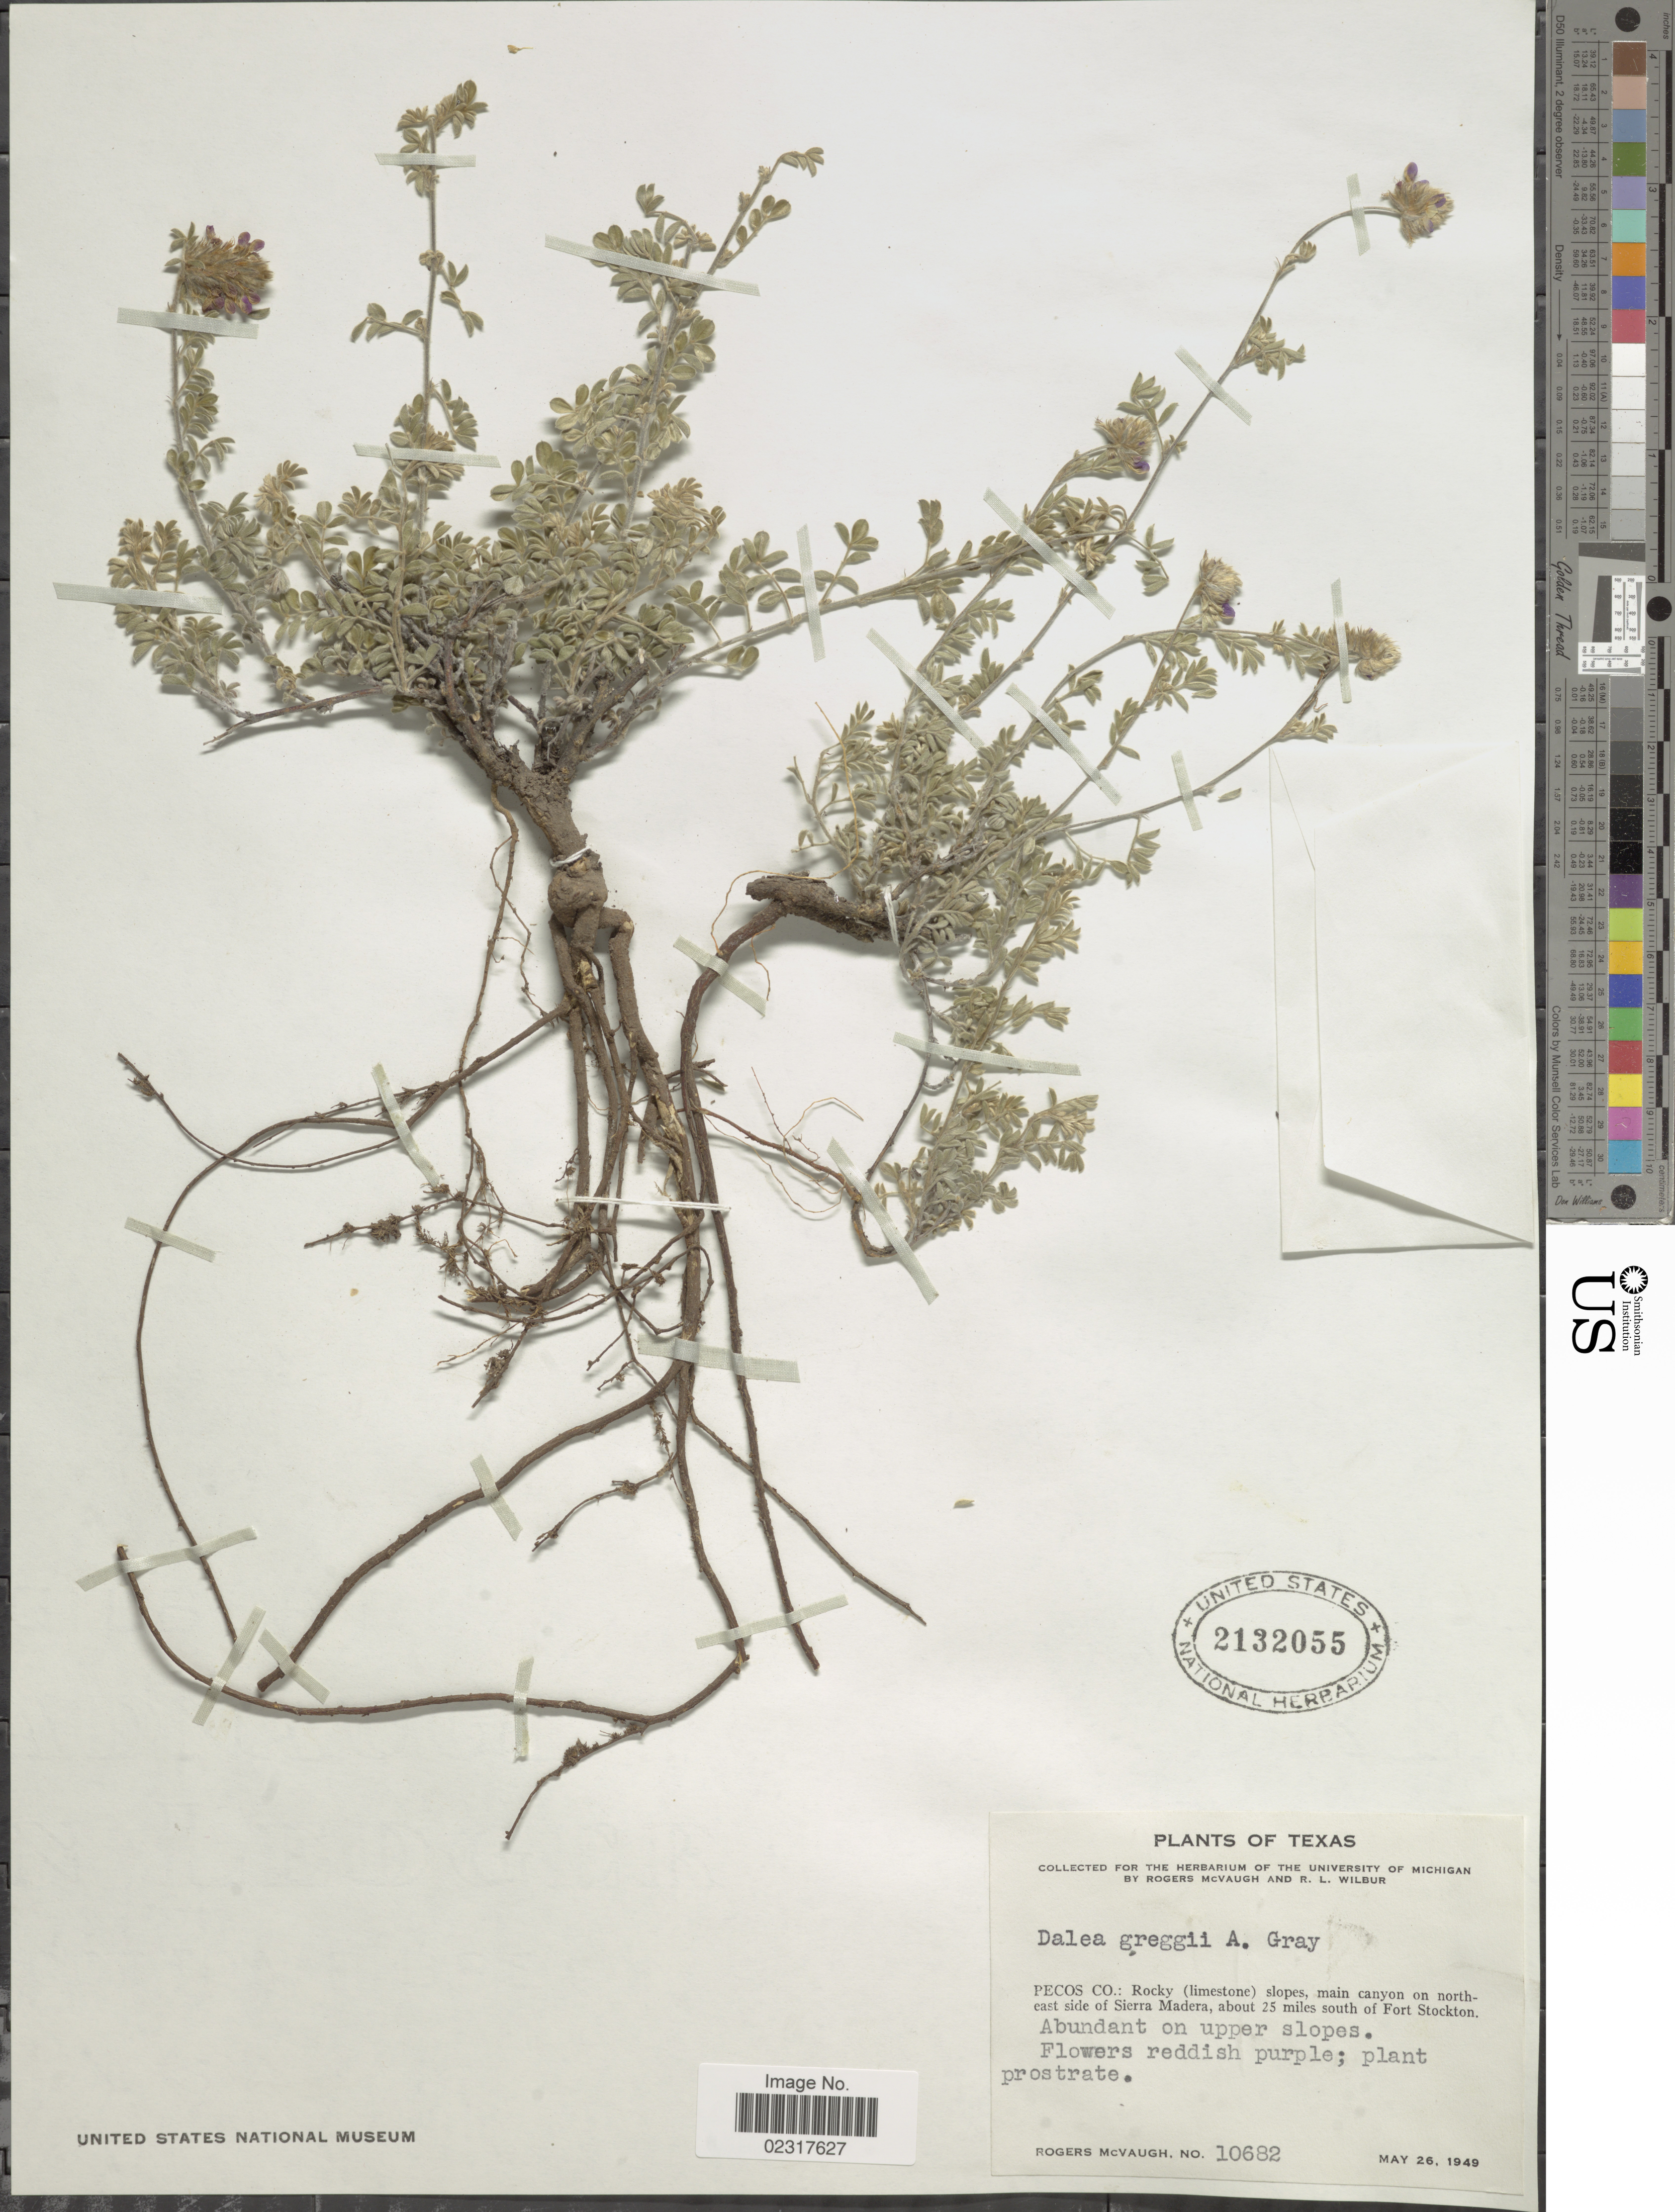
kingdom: Plantae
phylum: Tracheophyta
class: Magnoliopsida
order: Fabales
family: Fabaceae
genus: Dalea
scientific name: Dalea greggii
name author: A. Gray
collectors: R. McVaugh & R. L. Wilbur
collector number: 10682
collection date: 1949-05-26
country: United States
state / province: Texas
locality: Pecos Co., northeast side of Sierra Madera, about 25 miles south of Fort Stockton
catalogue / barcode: US 2132055